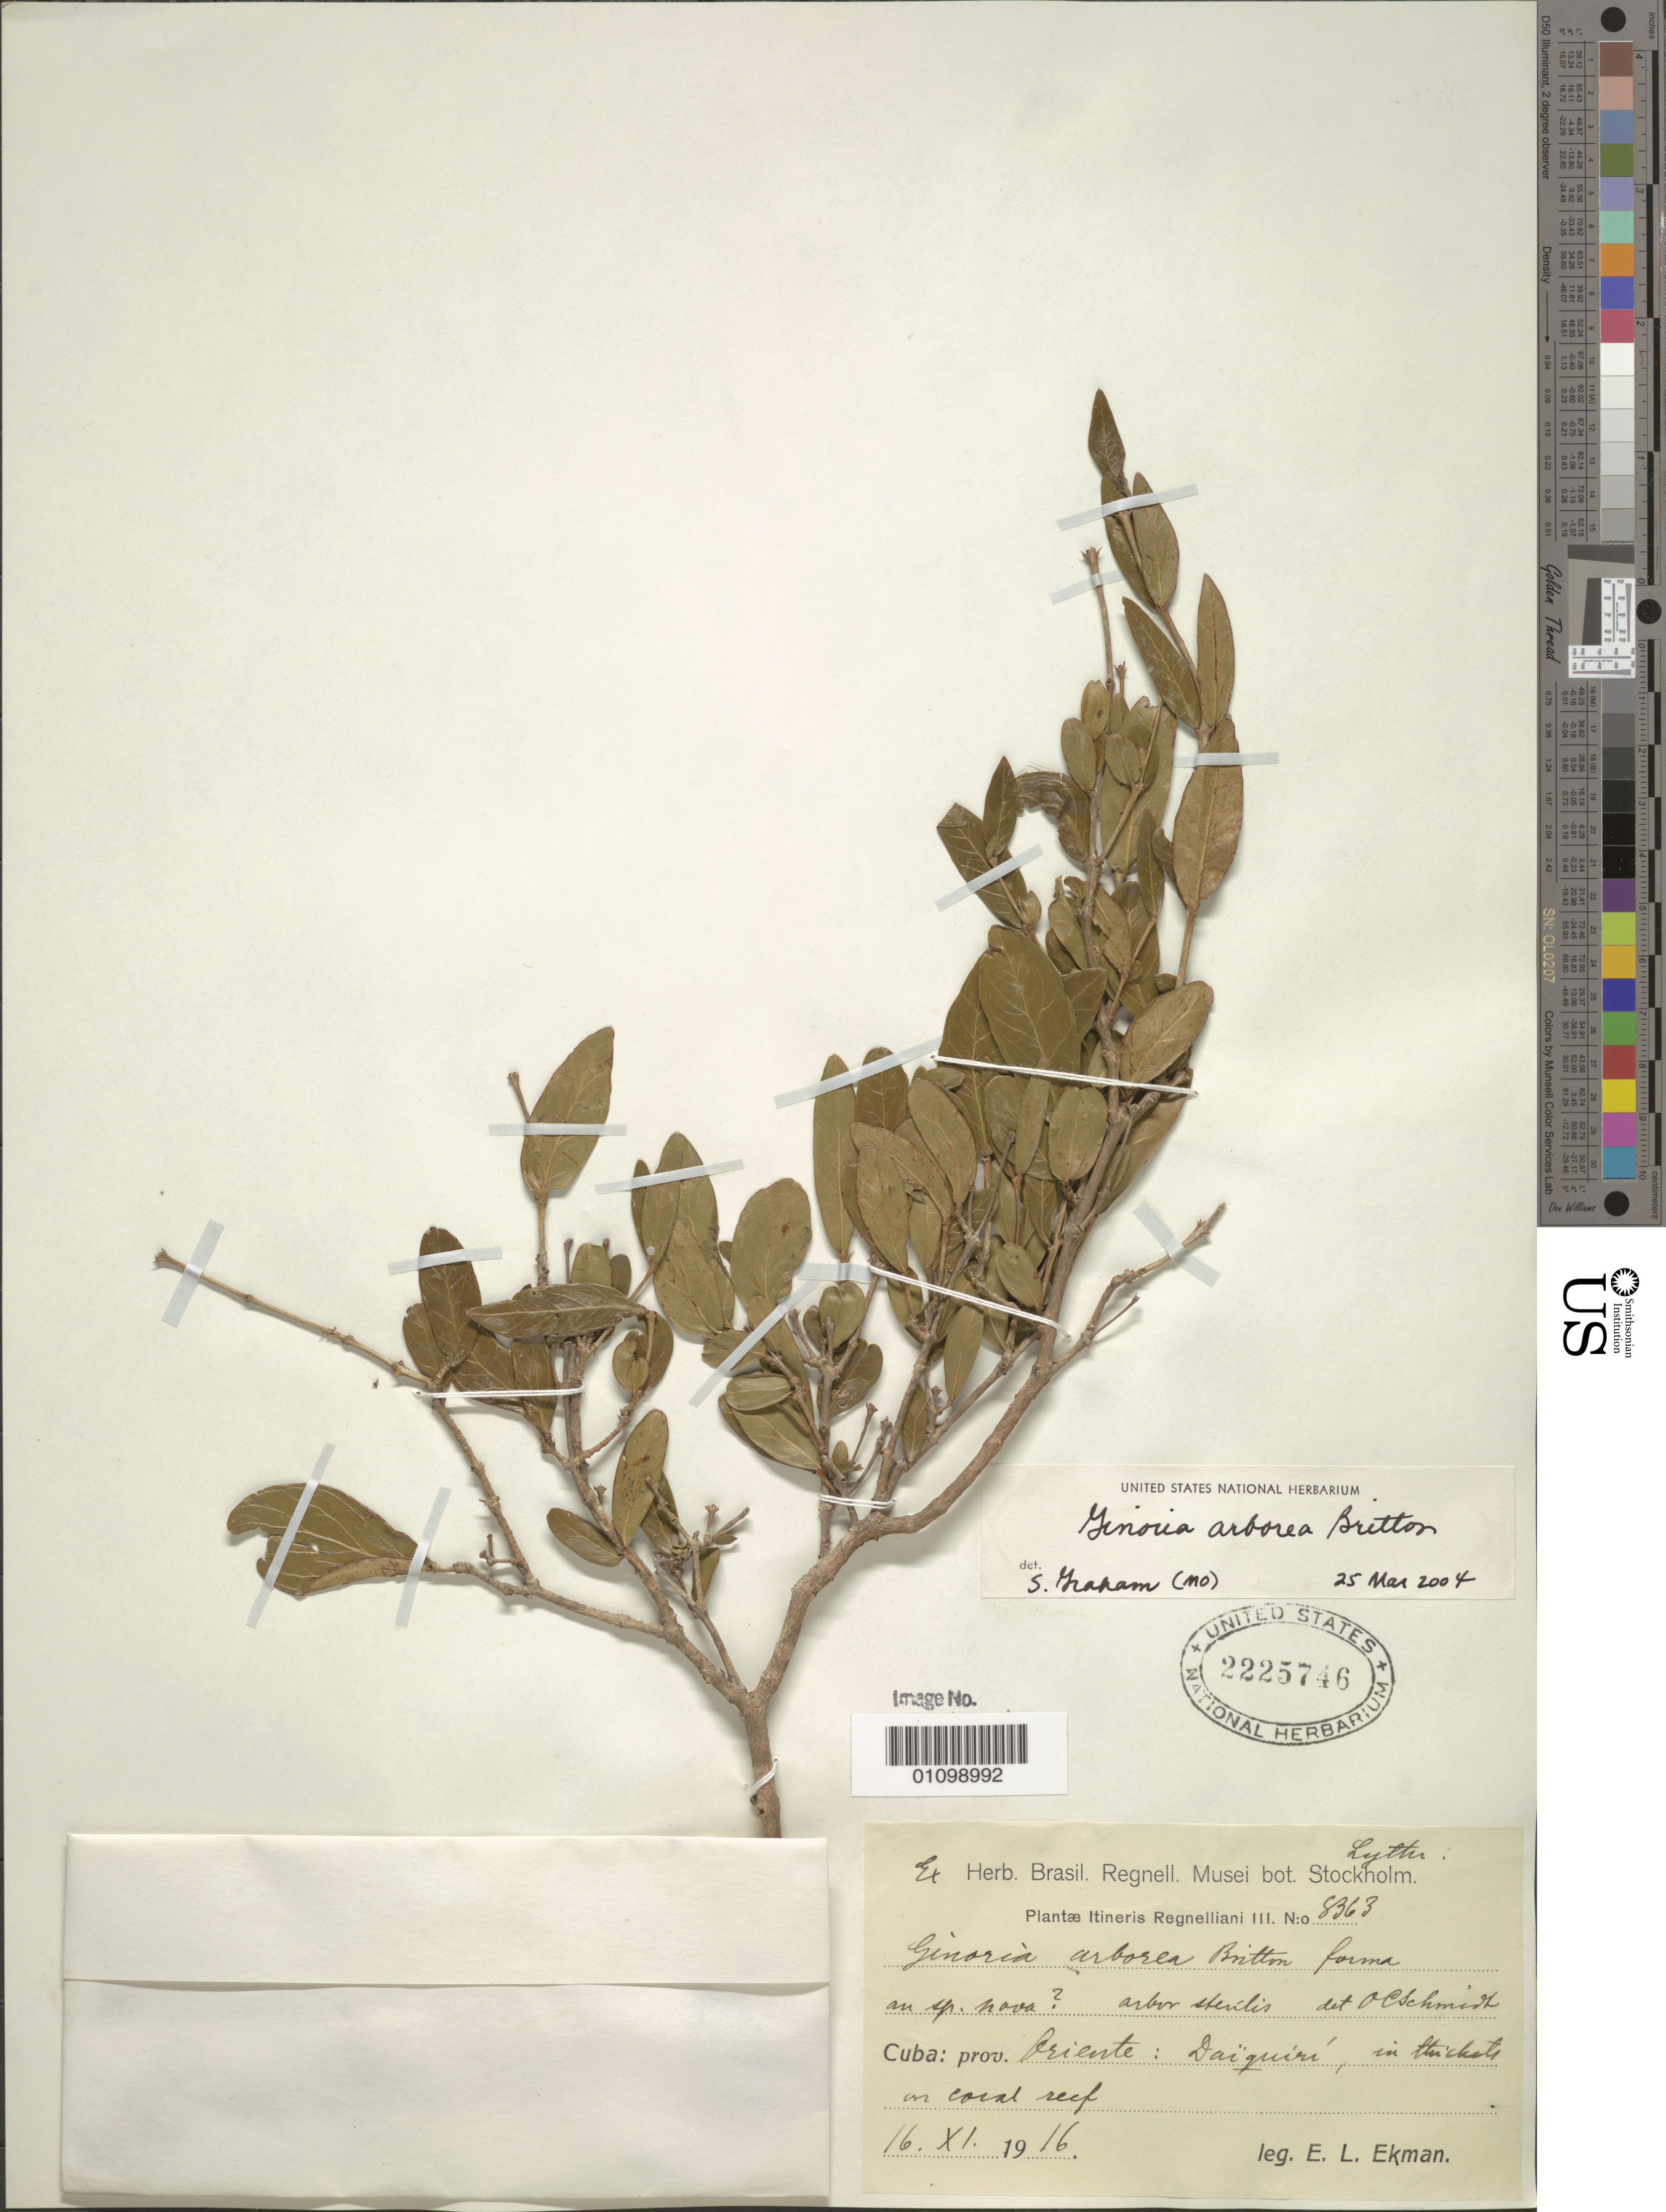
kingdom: Plantae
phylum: Tracheophyta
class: Magnoliopsida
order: Myrtales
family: Lythraceae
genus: Ginoria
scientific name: Ginoria arborea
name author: Britton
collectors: E. L. Ekman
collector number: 8363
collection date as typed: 16 Nov 1916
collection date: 1916-11-16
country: Cuba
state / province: Oriente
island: Cuba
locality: Daiquiri, in thickets on coral reef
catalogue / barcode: US 2225746